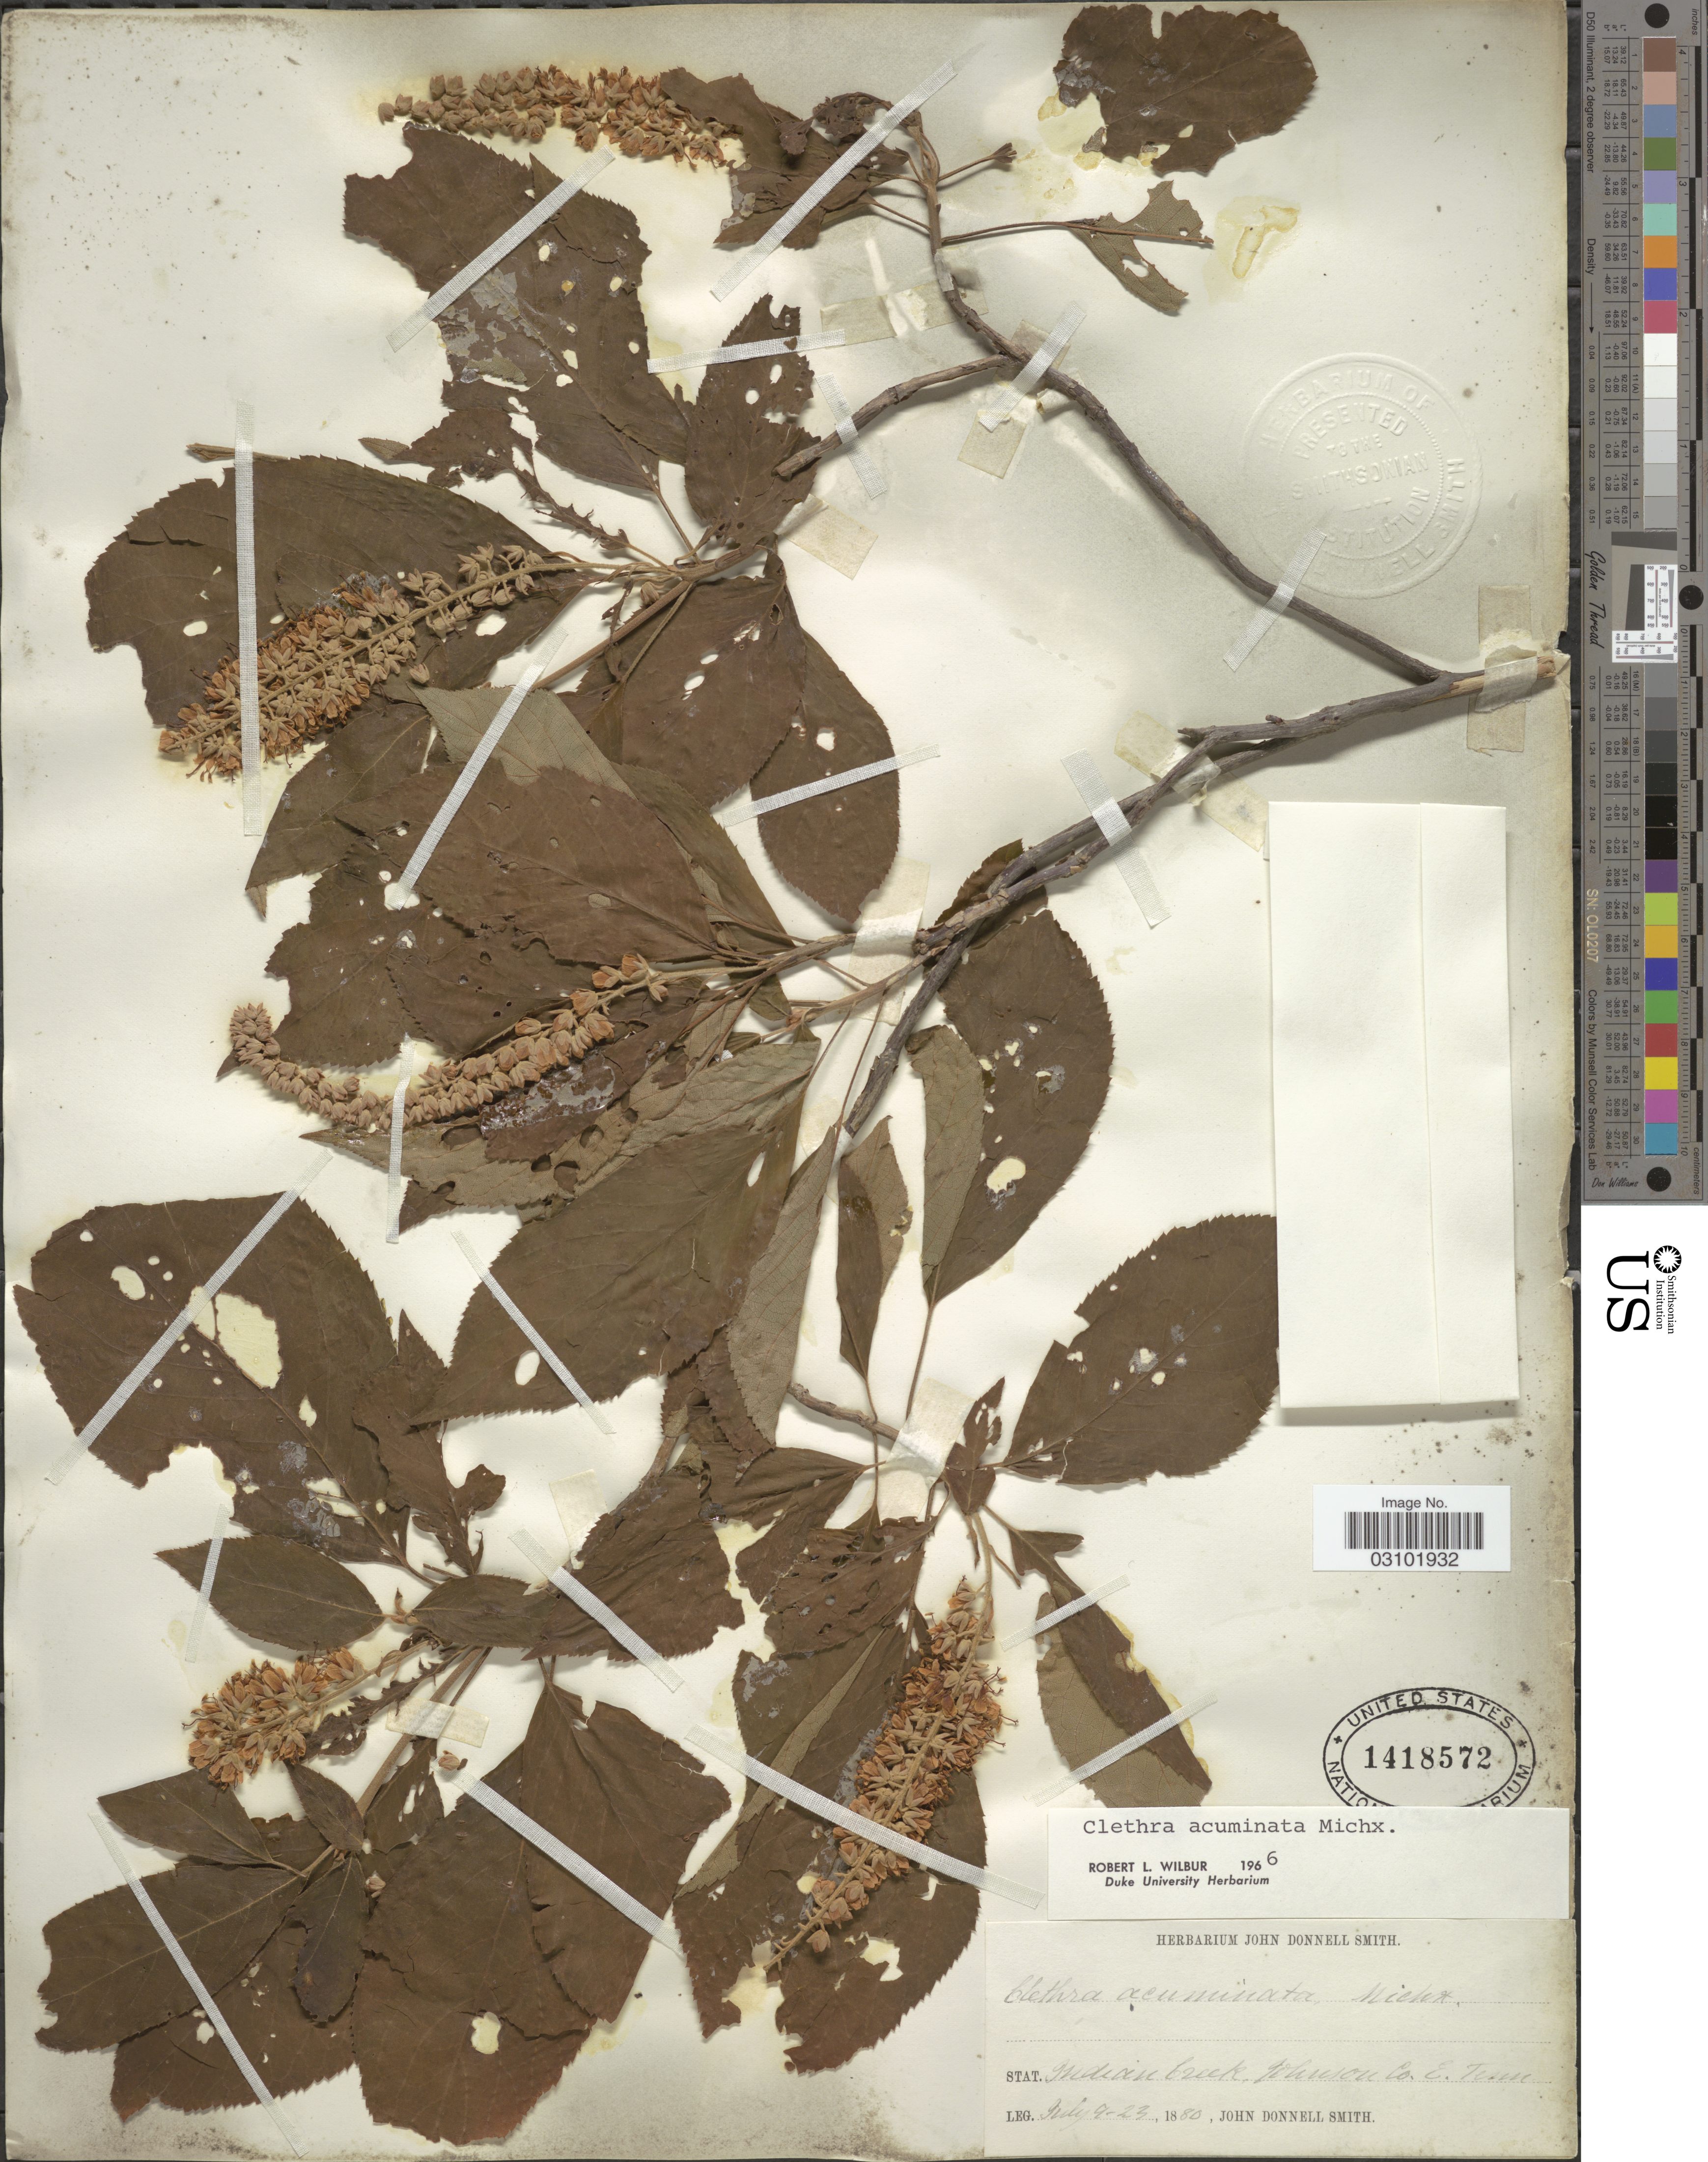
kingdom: Plantae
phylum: Tracheophyta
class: Magnoliopsida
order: Ericales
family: Clethraceae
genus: Clethra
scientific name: Clethra acuminata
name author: Michx.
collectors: J. Donnell Smith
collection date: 1880-07-09/1880-07-23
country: United States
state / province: Tennessee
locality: Stat. Indian Creek, Johnson Co. E. Tenn.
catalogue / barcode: US 1418572